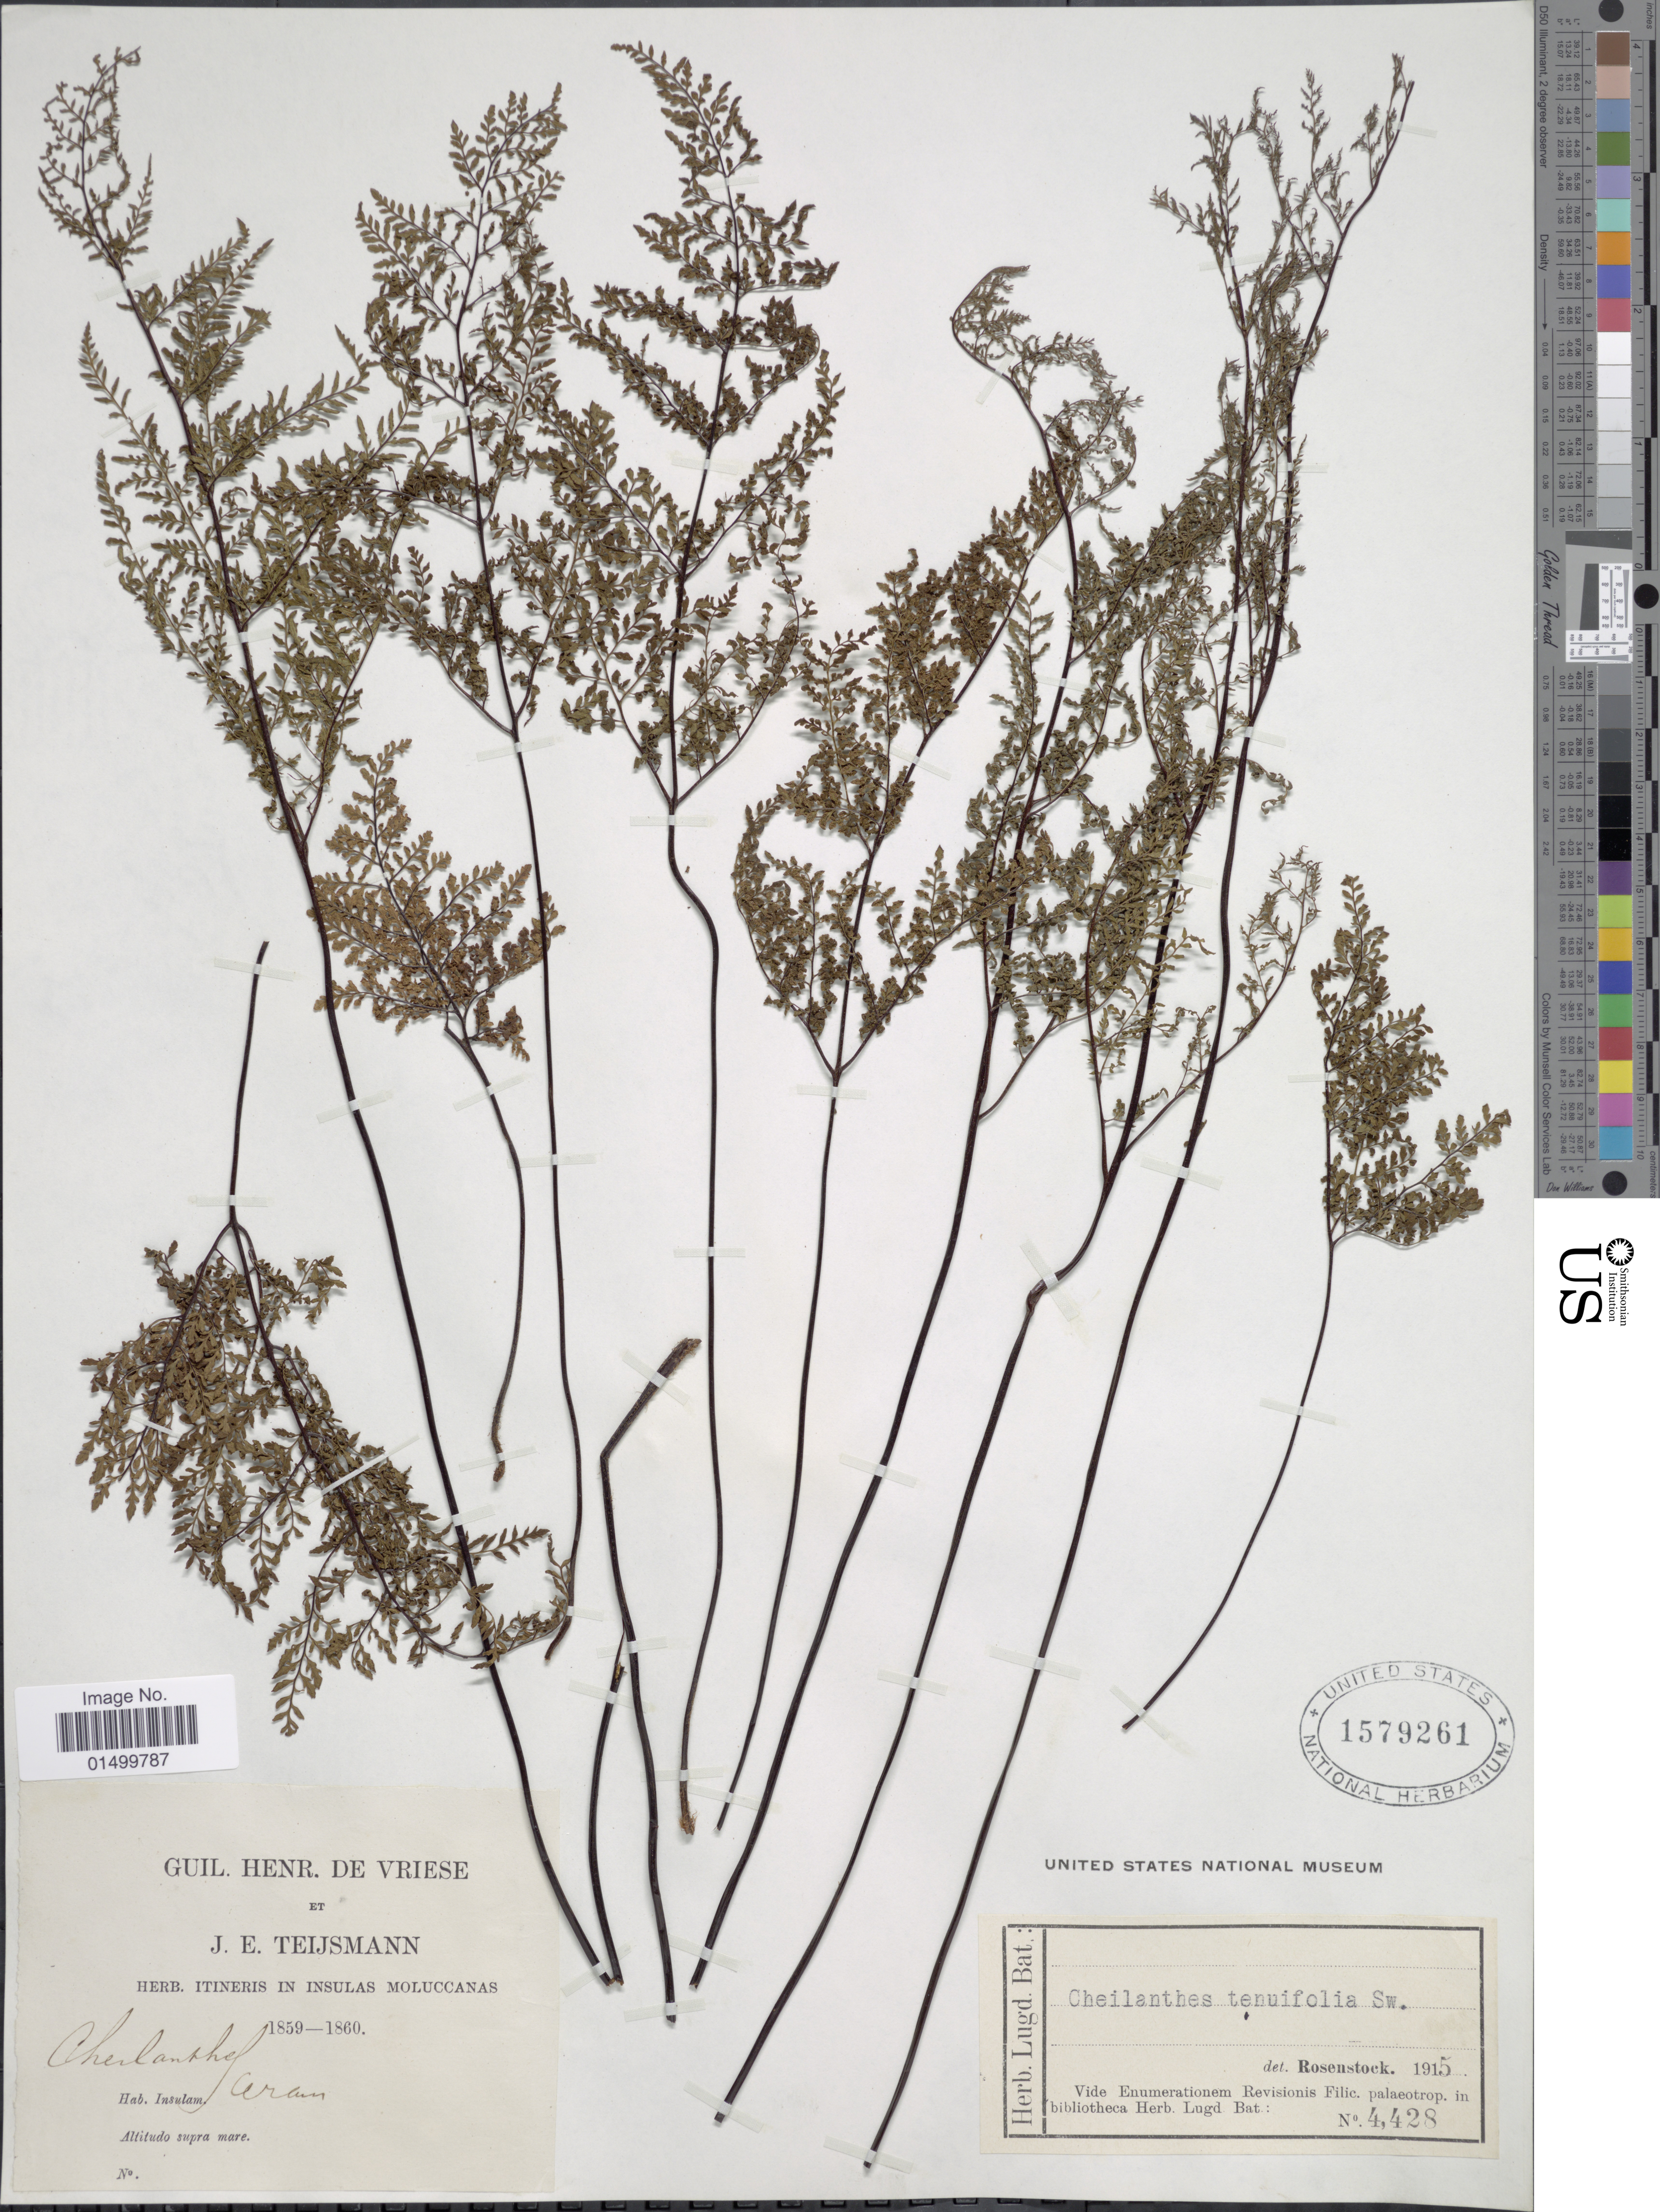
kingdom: Plantae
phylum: Tracheophyta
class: Polypodiopsida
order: Polypodiales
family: Pteridaceae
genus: Cheilanthes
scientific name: Cheilanthes tenuifolia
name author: (Burm. f.) Sw.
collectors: G. H. Vriese & J. Teijsmann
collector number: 4428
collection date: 1859/1860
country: Indonesia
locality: Insulam, Ceram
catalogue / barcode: US 1579261